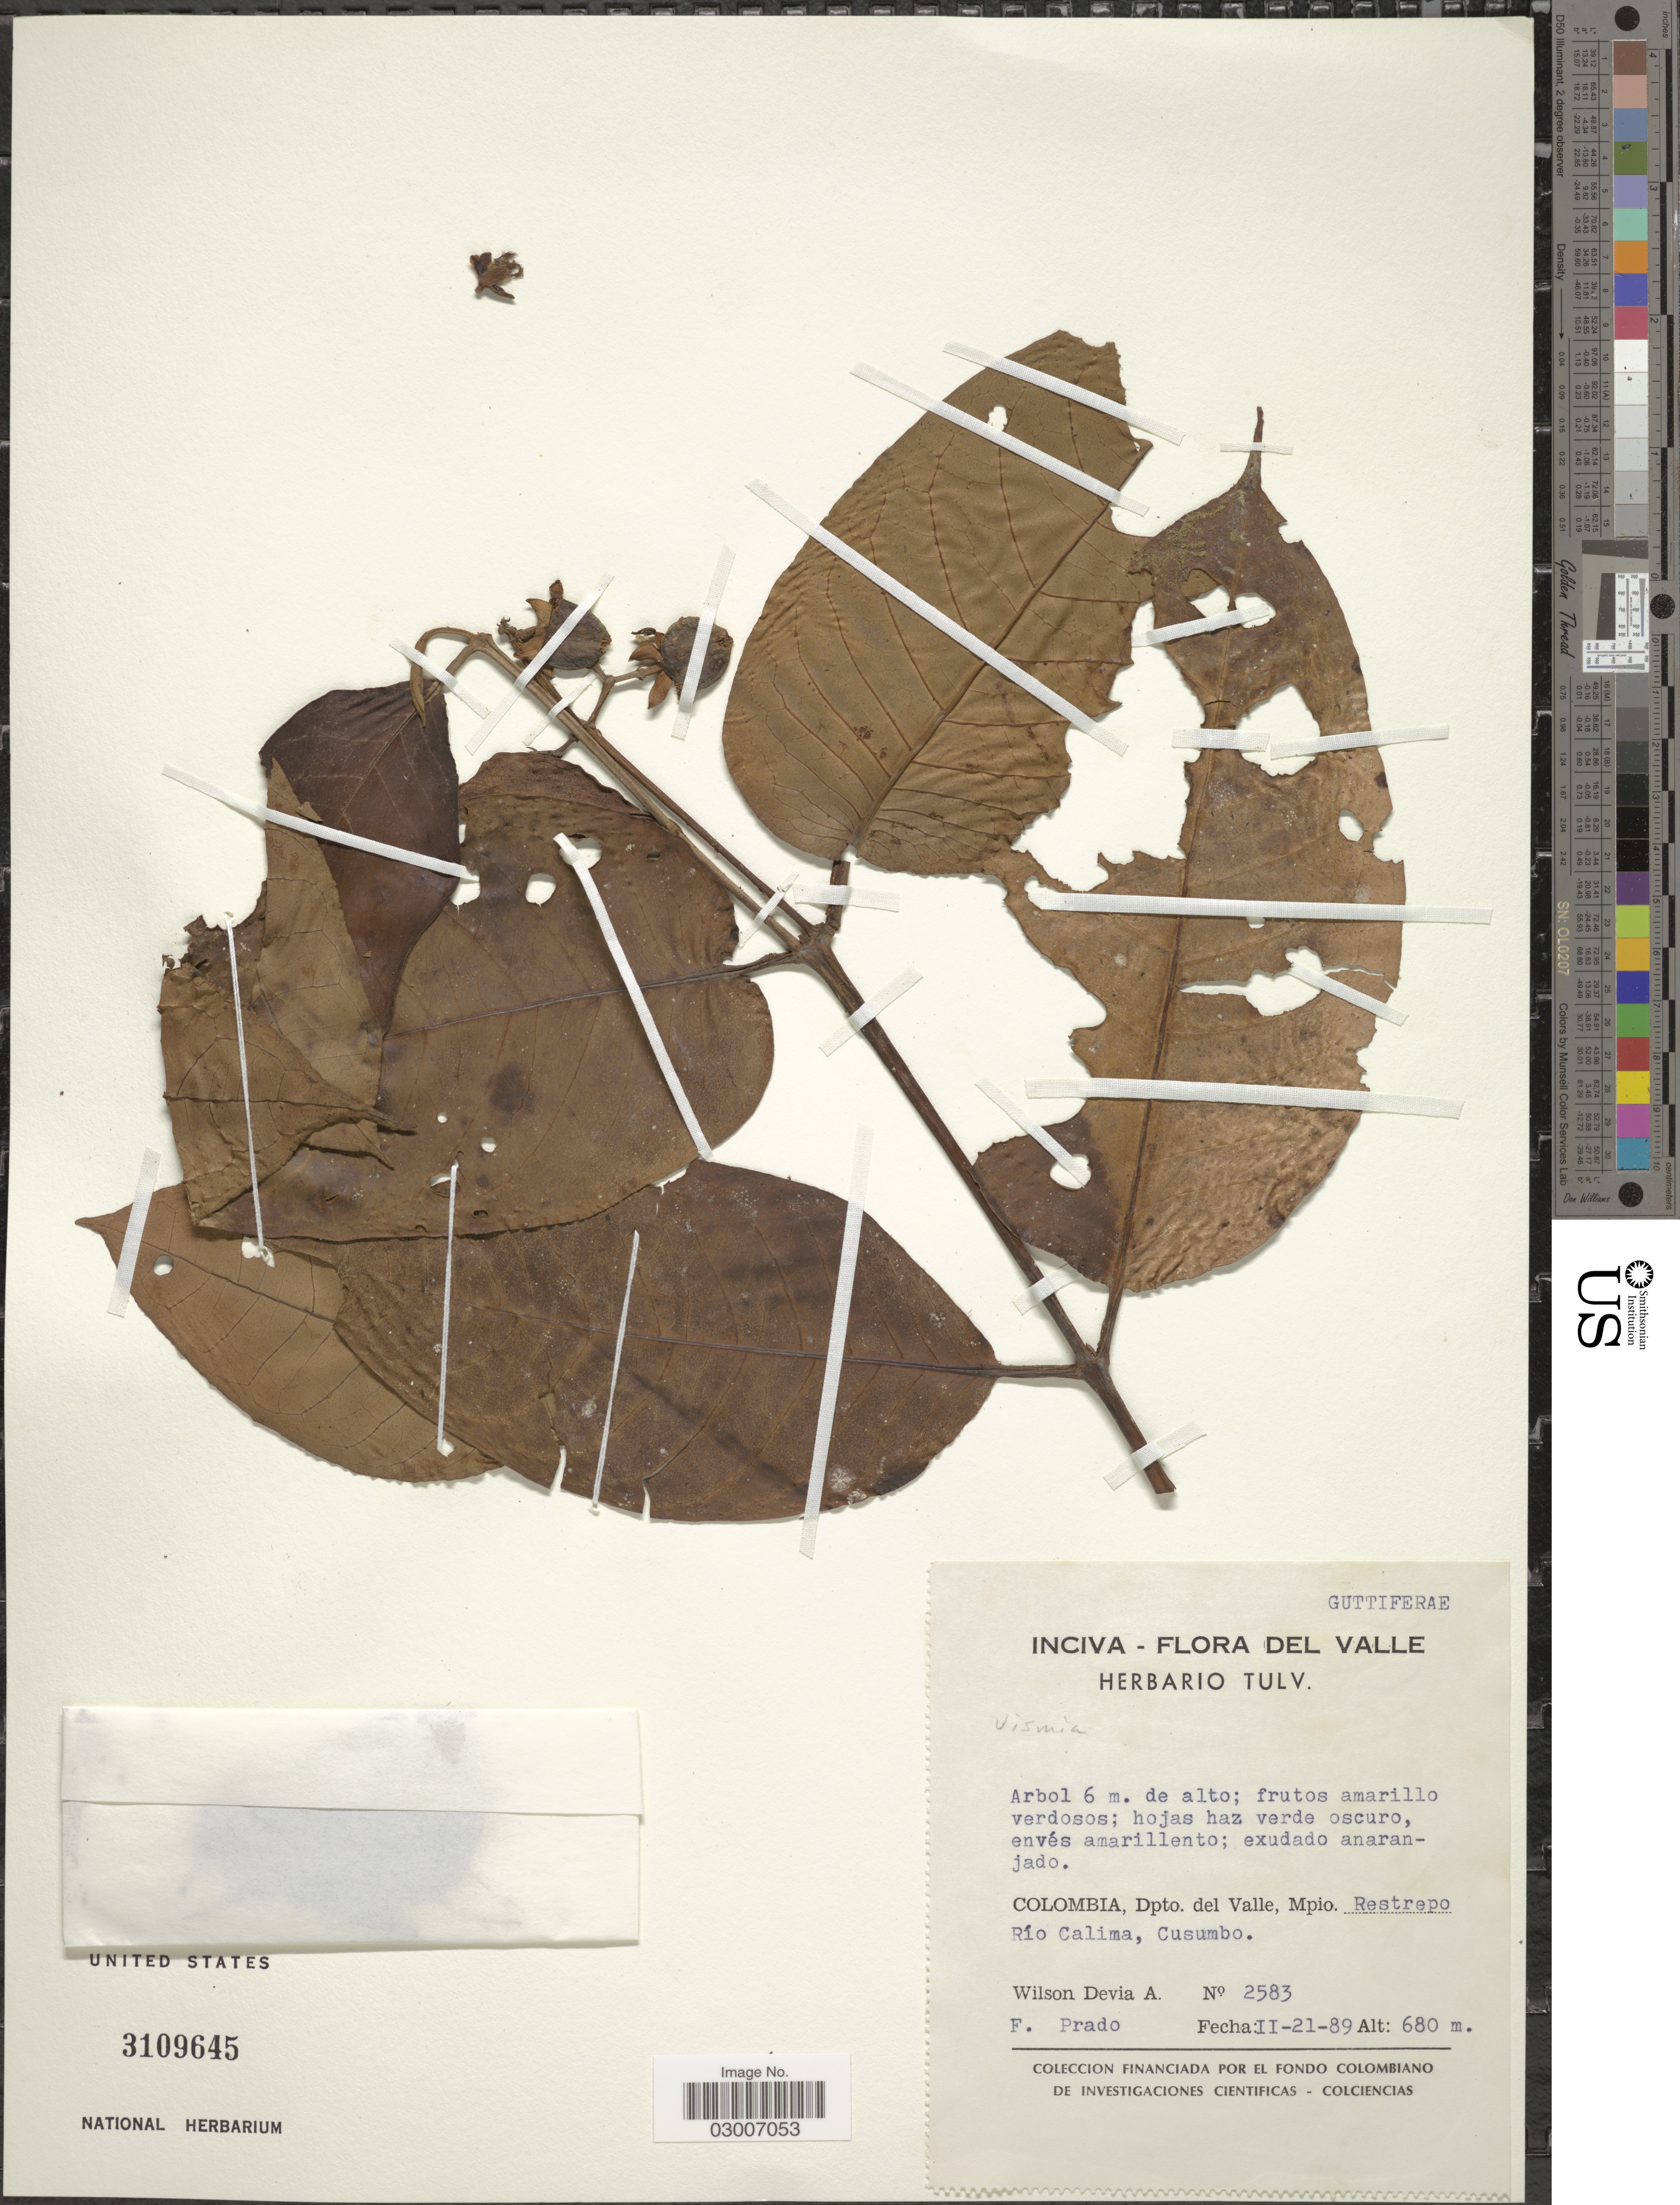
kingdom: Plantae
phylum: Tracheophyta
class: Magnoliopsida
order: Malpighiales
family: Hypericaceae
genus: Vismia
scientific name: Vismia sp.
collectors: W. Devia A. & F. Prado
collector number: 2583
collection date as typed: Transcribed d/m/y: 21/2/89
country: Colombia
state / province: Valle del Cauca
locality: Dpto. del Valle, Mpio. Restrepo Río Calima, Cusumbo.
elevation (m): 680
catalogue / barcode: US 3109645